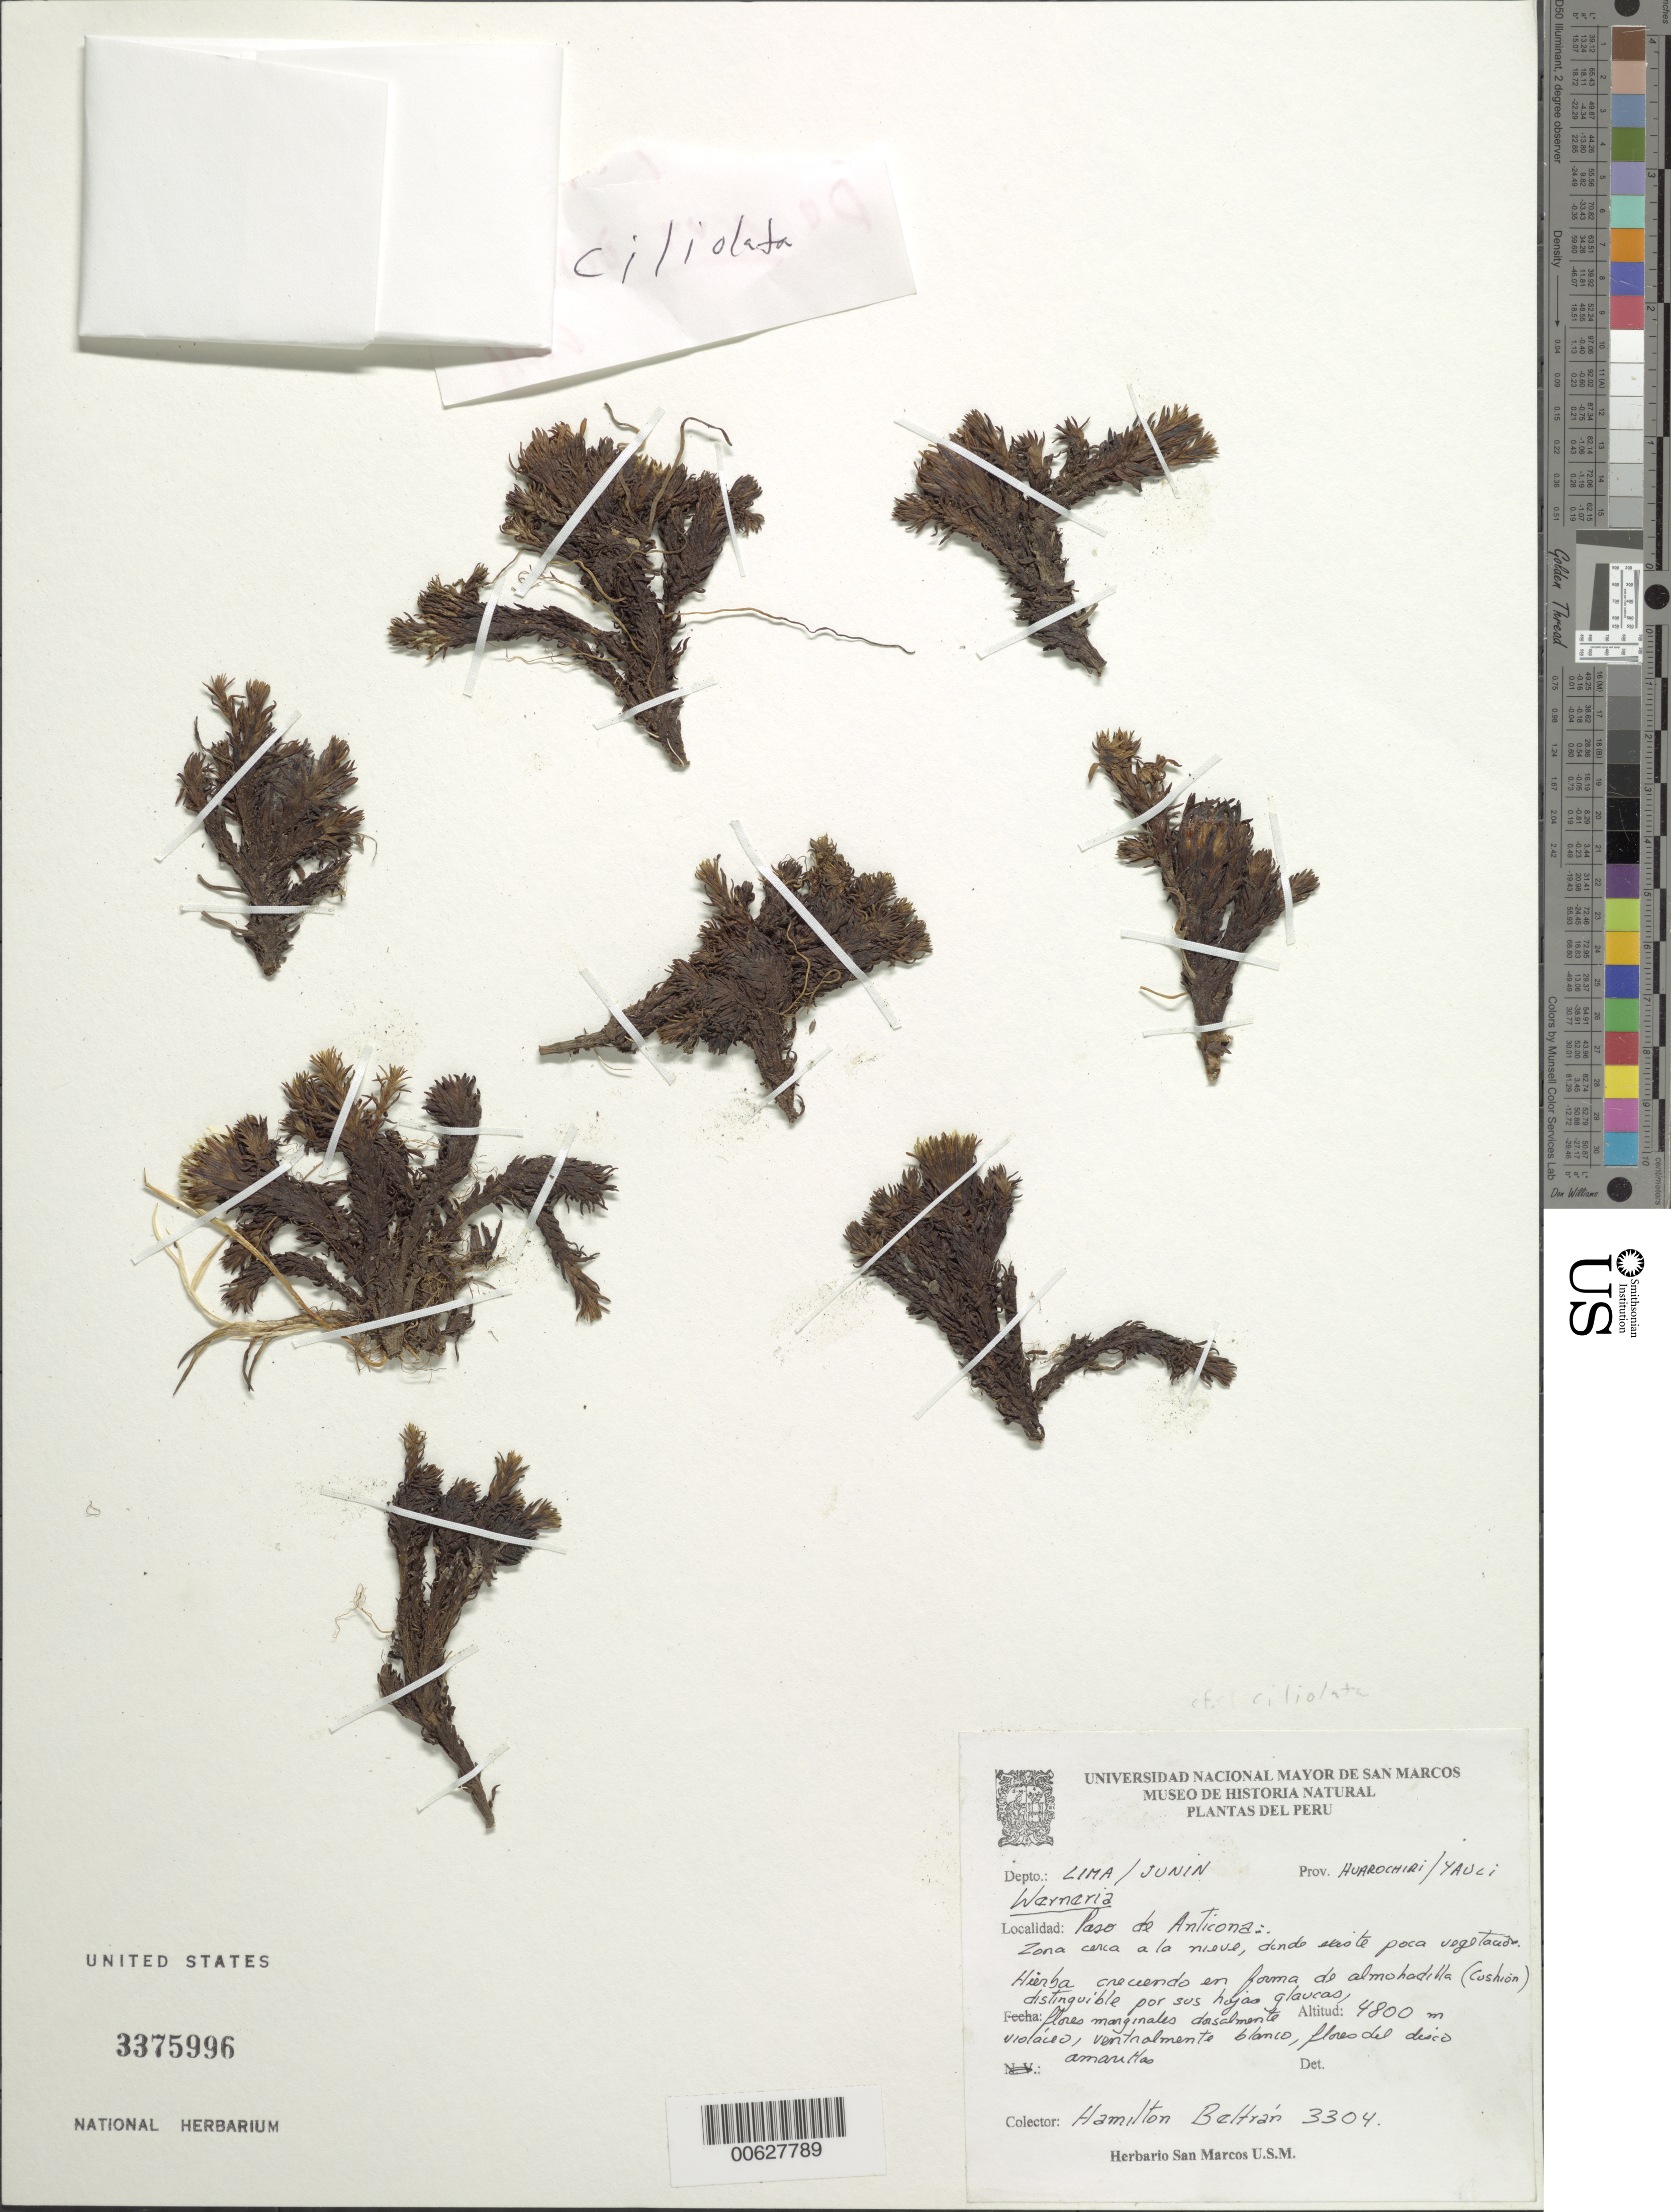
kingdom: Plantae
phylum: Tracheophyta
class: Magnoliopsida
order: Asterales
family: Asteraceae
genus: Xenophyllum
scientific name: Xenophyllum marcidum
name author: (S.F. Blake) V.A. Funk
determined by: Calvo, Joel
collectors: H. Beltrán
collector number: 3304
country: Peru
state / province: Lima / Junín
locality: Prov. Huarochiri/Yauli, Paso de Anticona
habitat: Zona cerca a la nieve, donde existe paca veget.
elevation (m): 4800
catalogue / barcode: US 3375996